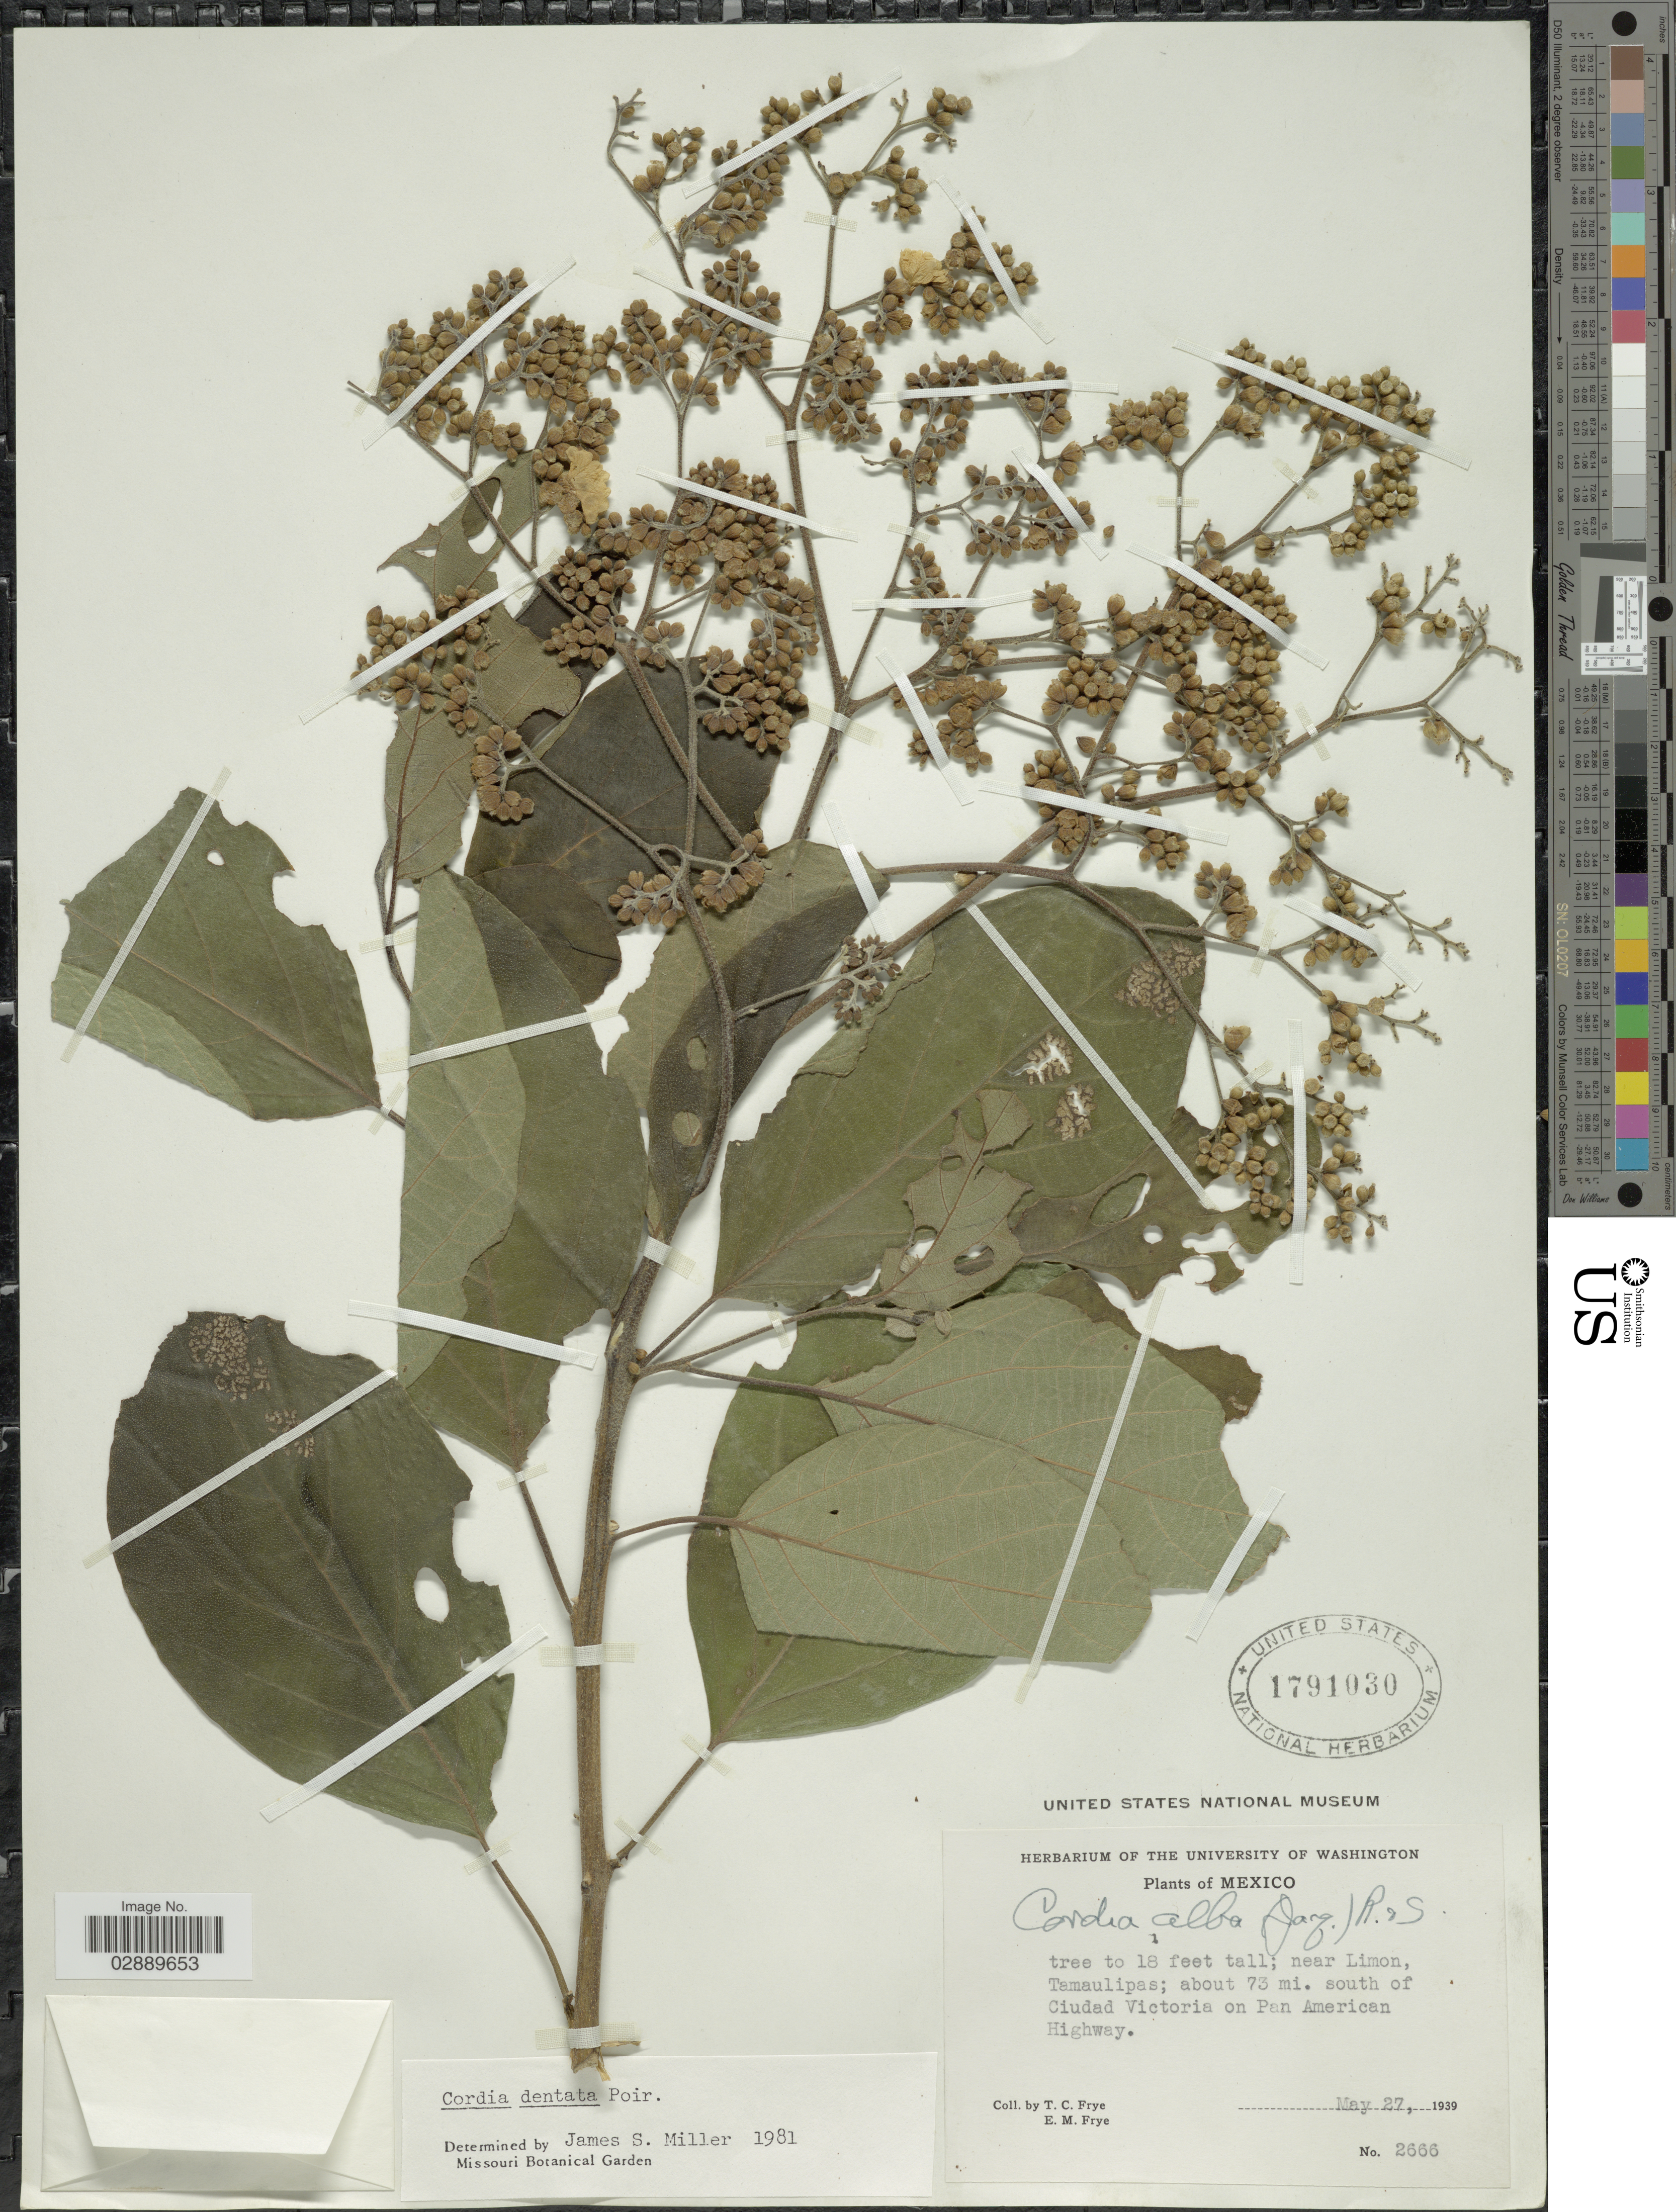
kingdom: Plantae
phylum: Tracheophyta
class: Magnoliopsida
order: Boraginales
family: Cordiaceae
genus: Cordia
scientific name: Cordia dentata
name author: Poir.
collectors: T. C. Frye & E. Frye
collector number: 2666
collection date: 1939-05-27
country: Mexico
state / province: Tamaulipas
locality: Near Limon, Tamaulipas; about 73 mi. south of Ciudad Victoria on Pan American Highway.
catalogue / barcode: US 1791030